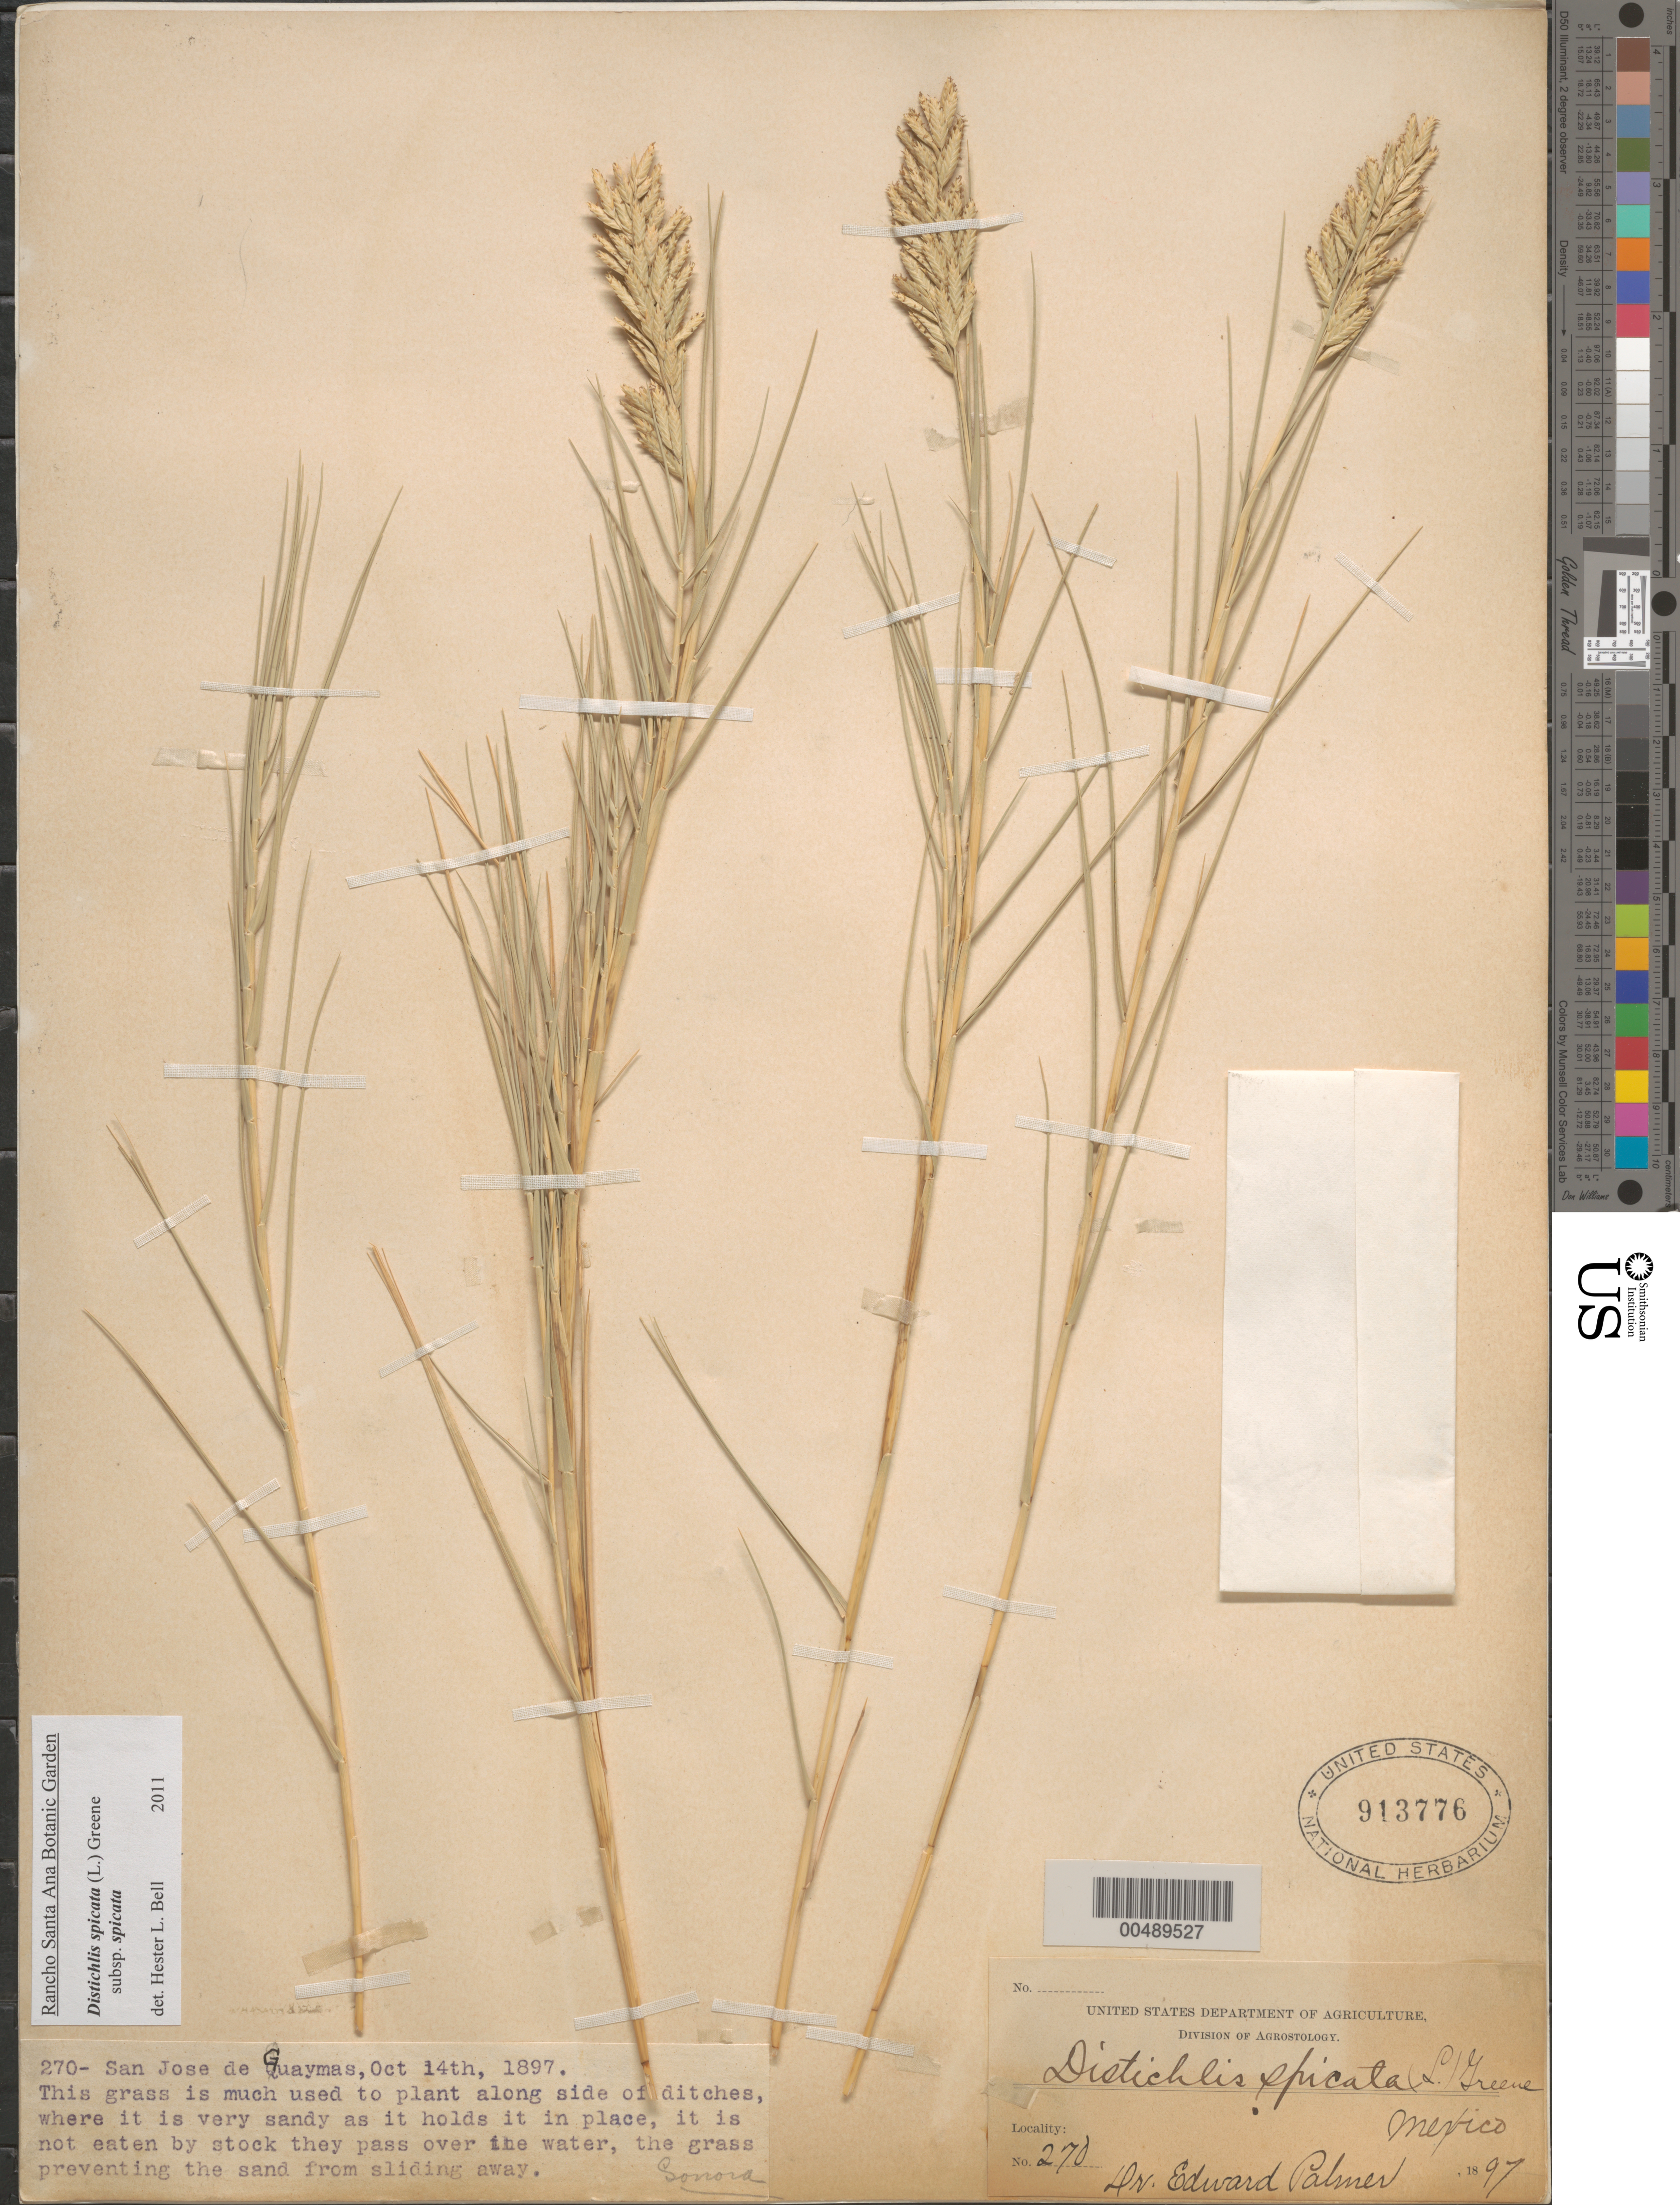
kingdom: Plantae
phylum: Tracheophyta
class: Liliopsida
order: Poales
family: Poaceae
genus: Distichlis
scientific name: Distichlis spicata subsp. spicata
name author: (L.) Greene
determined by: Bell, H. L.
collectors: E. Palmer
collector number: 270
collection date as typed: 14 Oct 1897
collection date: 1897-10-14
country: Mexico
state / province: Sonora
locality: San José de Guaymas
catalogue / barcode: US 913776